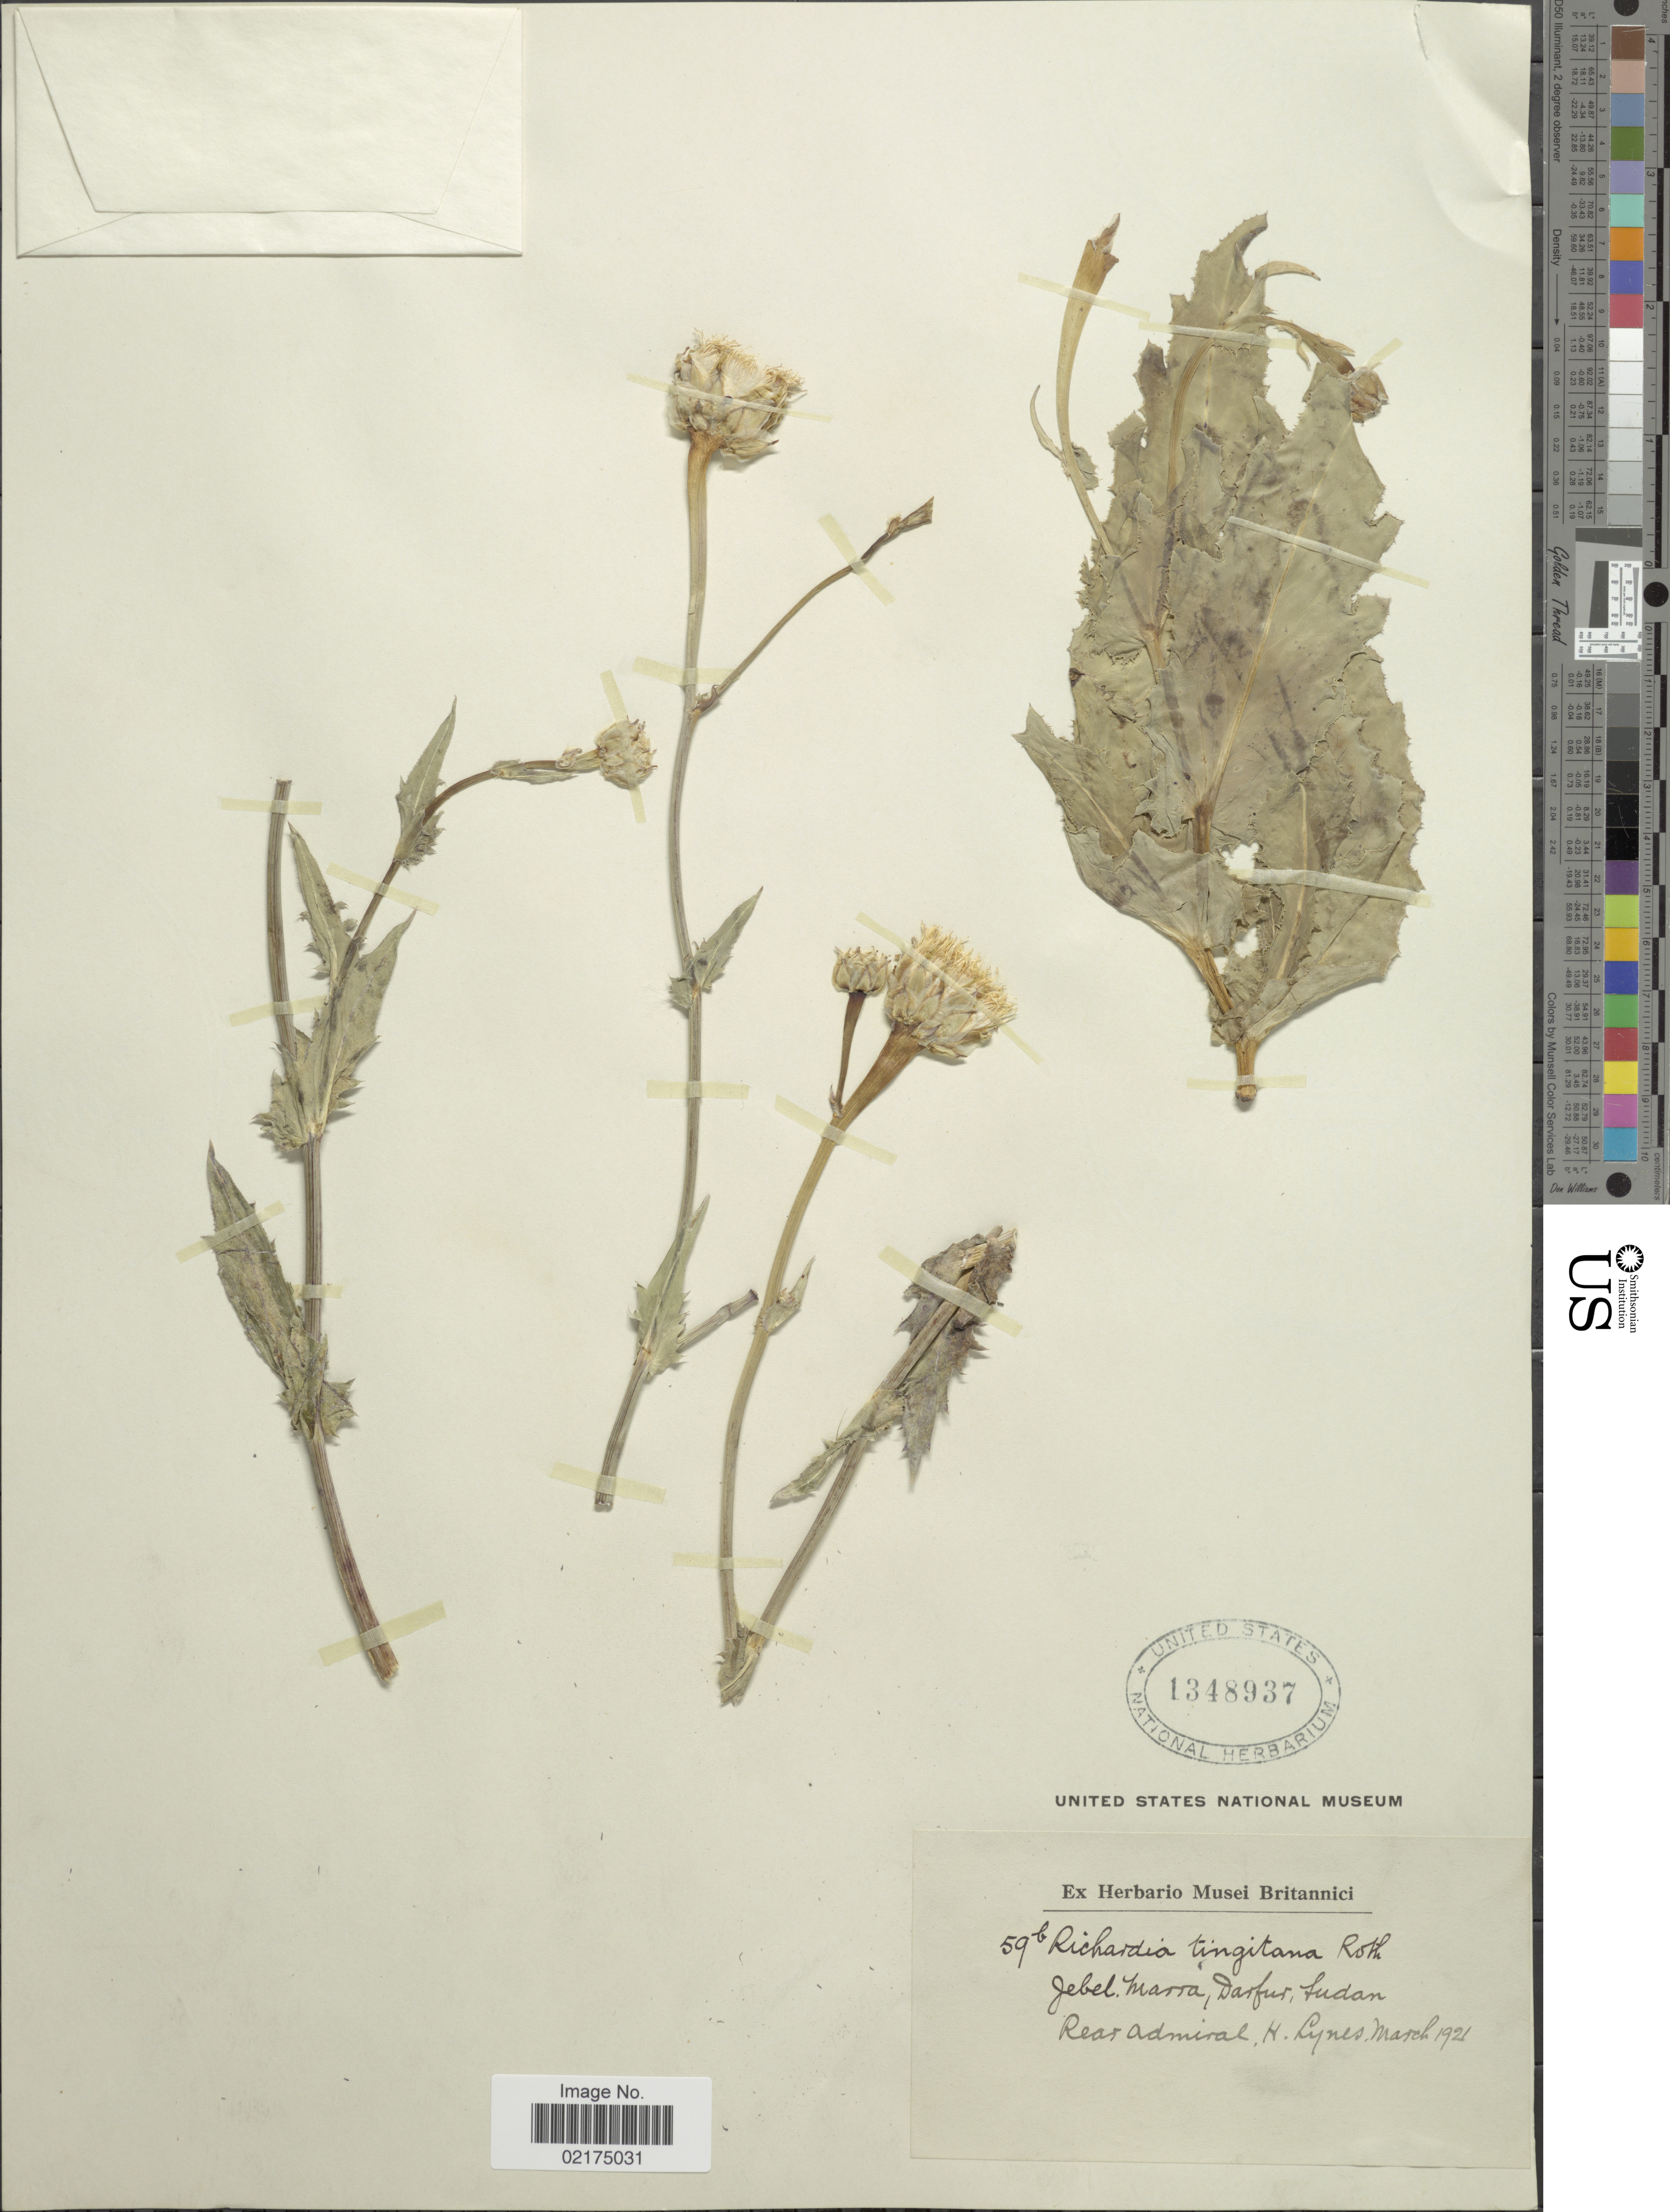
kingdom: Plantae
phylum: Tracheophyta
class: Magnoliopsida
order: Asterales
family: Asteraceae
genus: Reichardia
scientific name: Reichardia tingitana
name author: (L.) Roth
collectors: H. Lynes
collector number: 59b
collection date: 1921-03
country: Sudan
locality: Jebel, marra, Darfur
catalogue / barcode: US 1348937